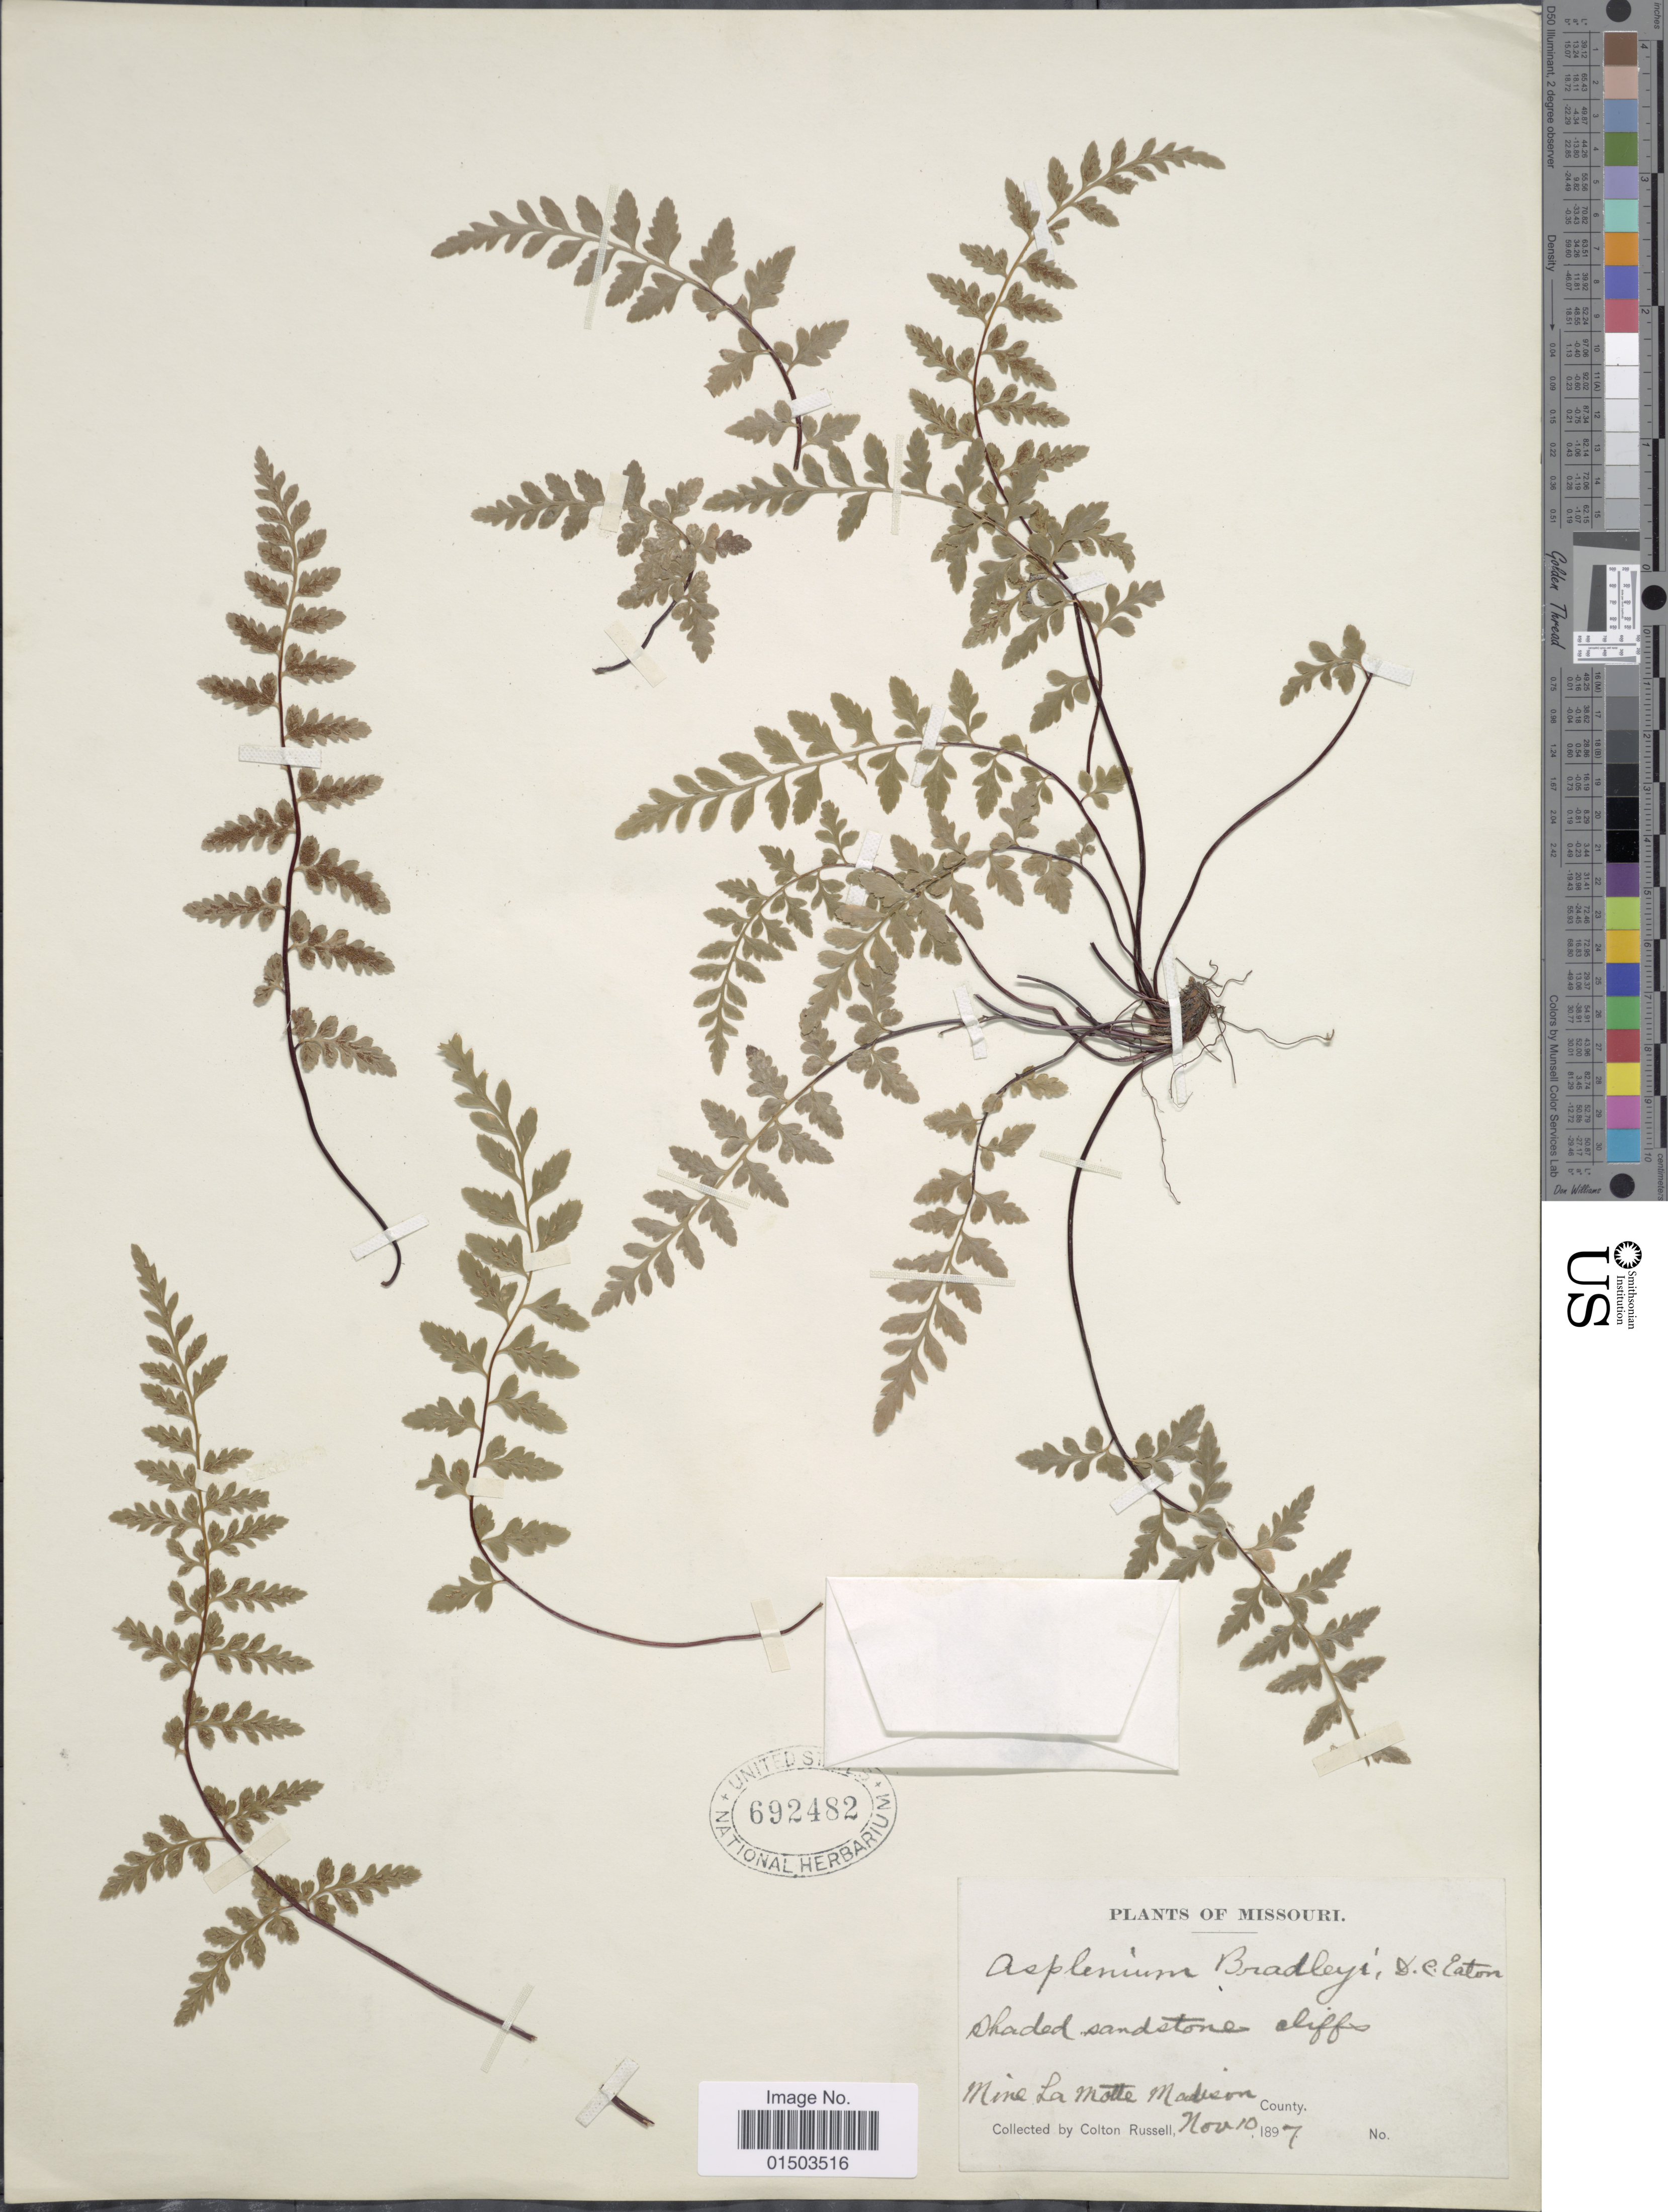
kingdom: Plantae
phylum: Tracheophyta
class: Polypodiopsida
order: Polypodiales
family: Aspleniaceae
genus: Asplenium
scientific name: Asplenium bradleyi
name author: D.C. Eaton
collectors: C. Russell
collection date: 1897-11-10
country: United States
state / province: Missouri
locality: Mine La Motte Madison County.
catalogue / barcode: US 692482